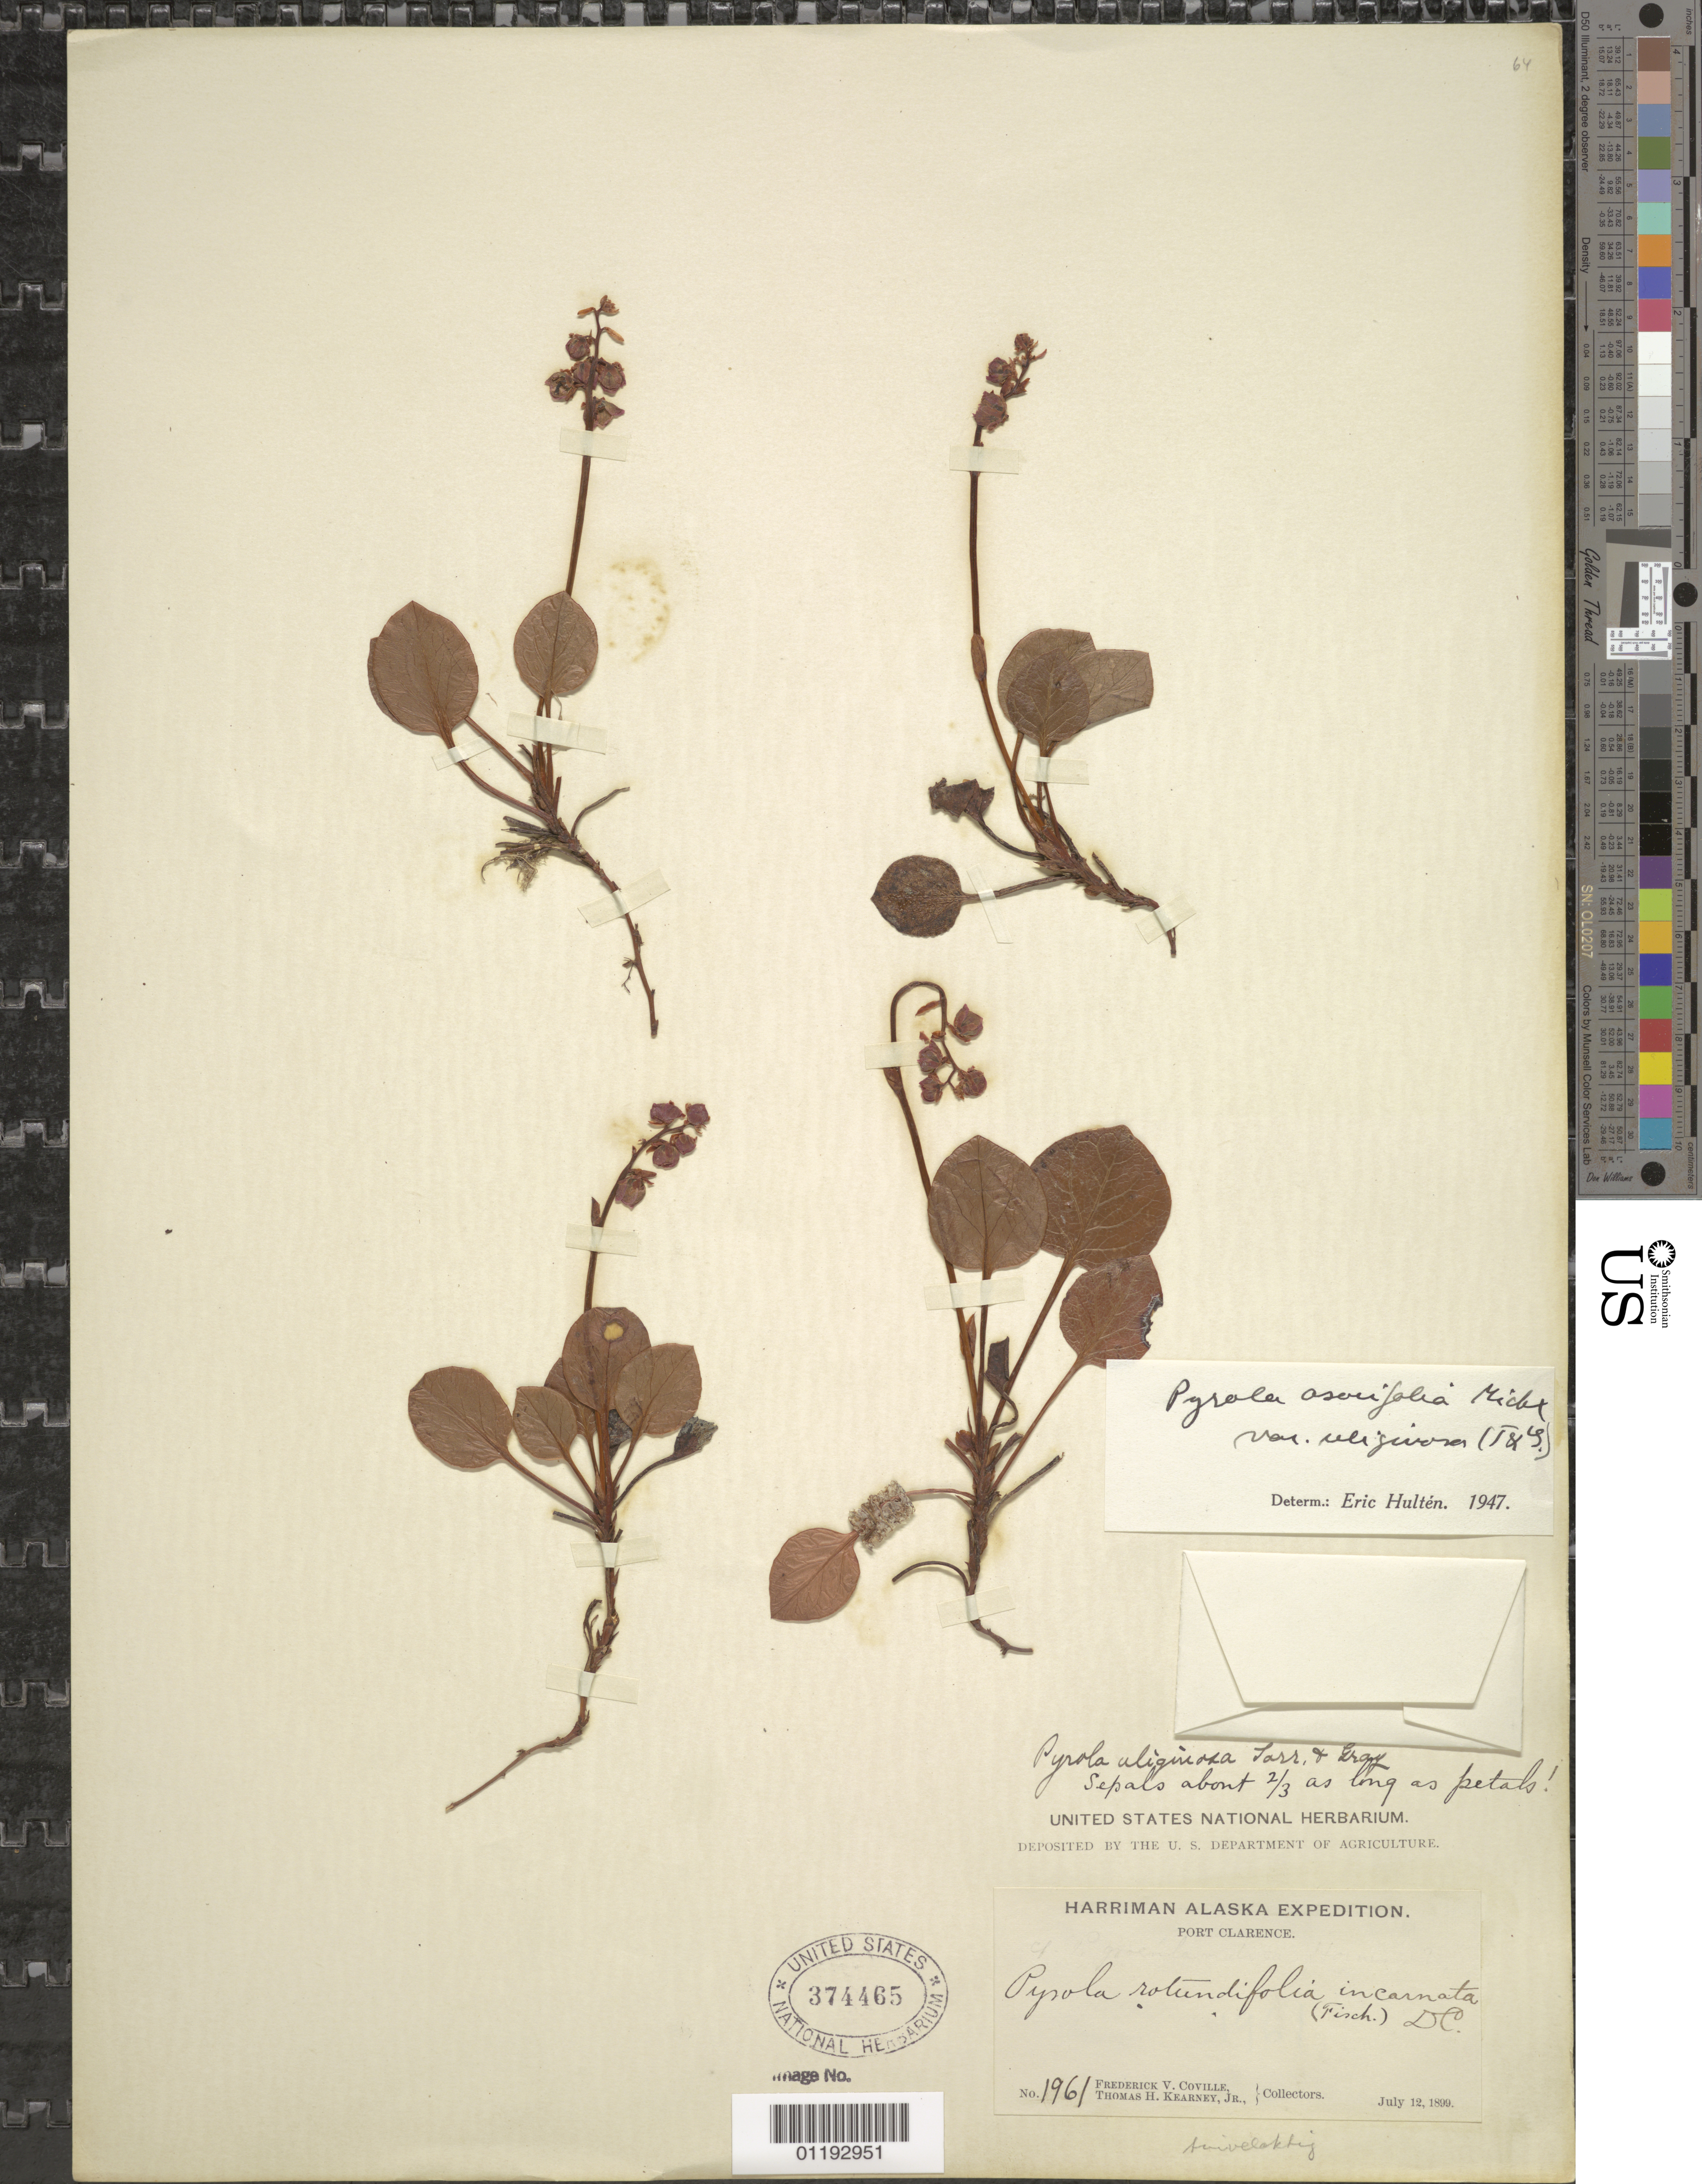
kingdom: Plantae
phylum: Tracheophyta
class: Magnoliopsida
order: Ericales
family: Ericaceae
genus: Chimaphila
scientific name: Chimaphila umbellata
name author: (L.) W.P.C. Barton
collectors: F. V. Coville & T. H. Kearney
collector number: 1961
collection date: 1899-07-12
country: United States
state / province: Alaska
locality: Port Clarence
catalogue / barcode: US 374465